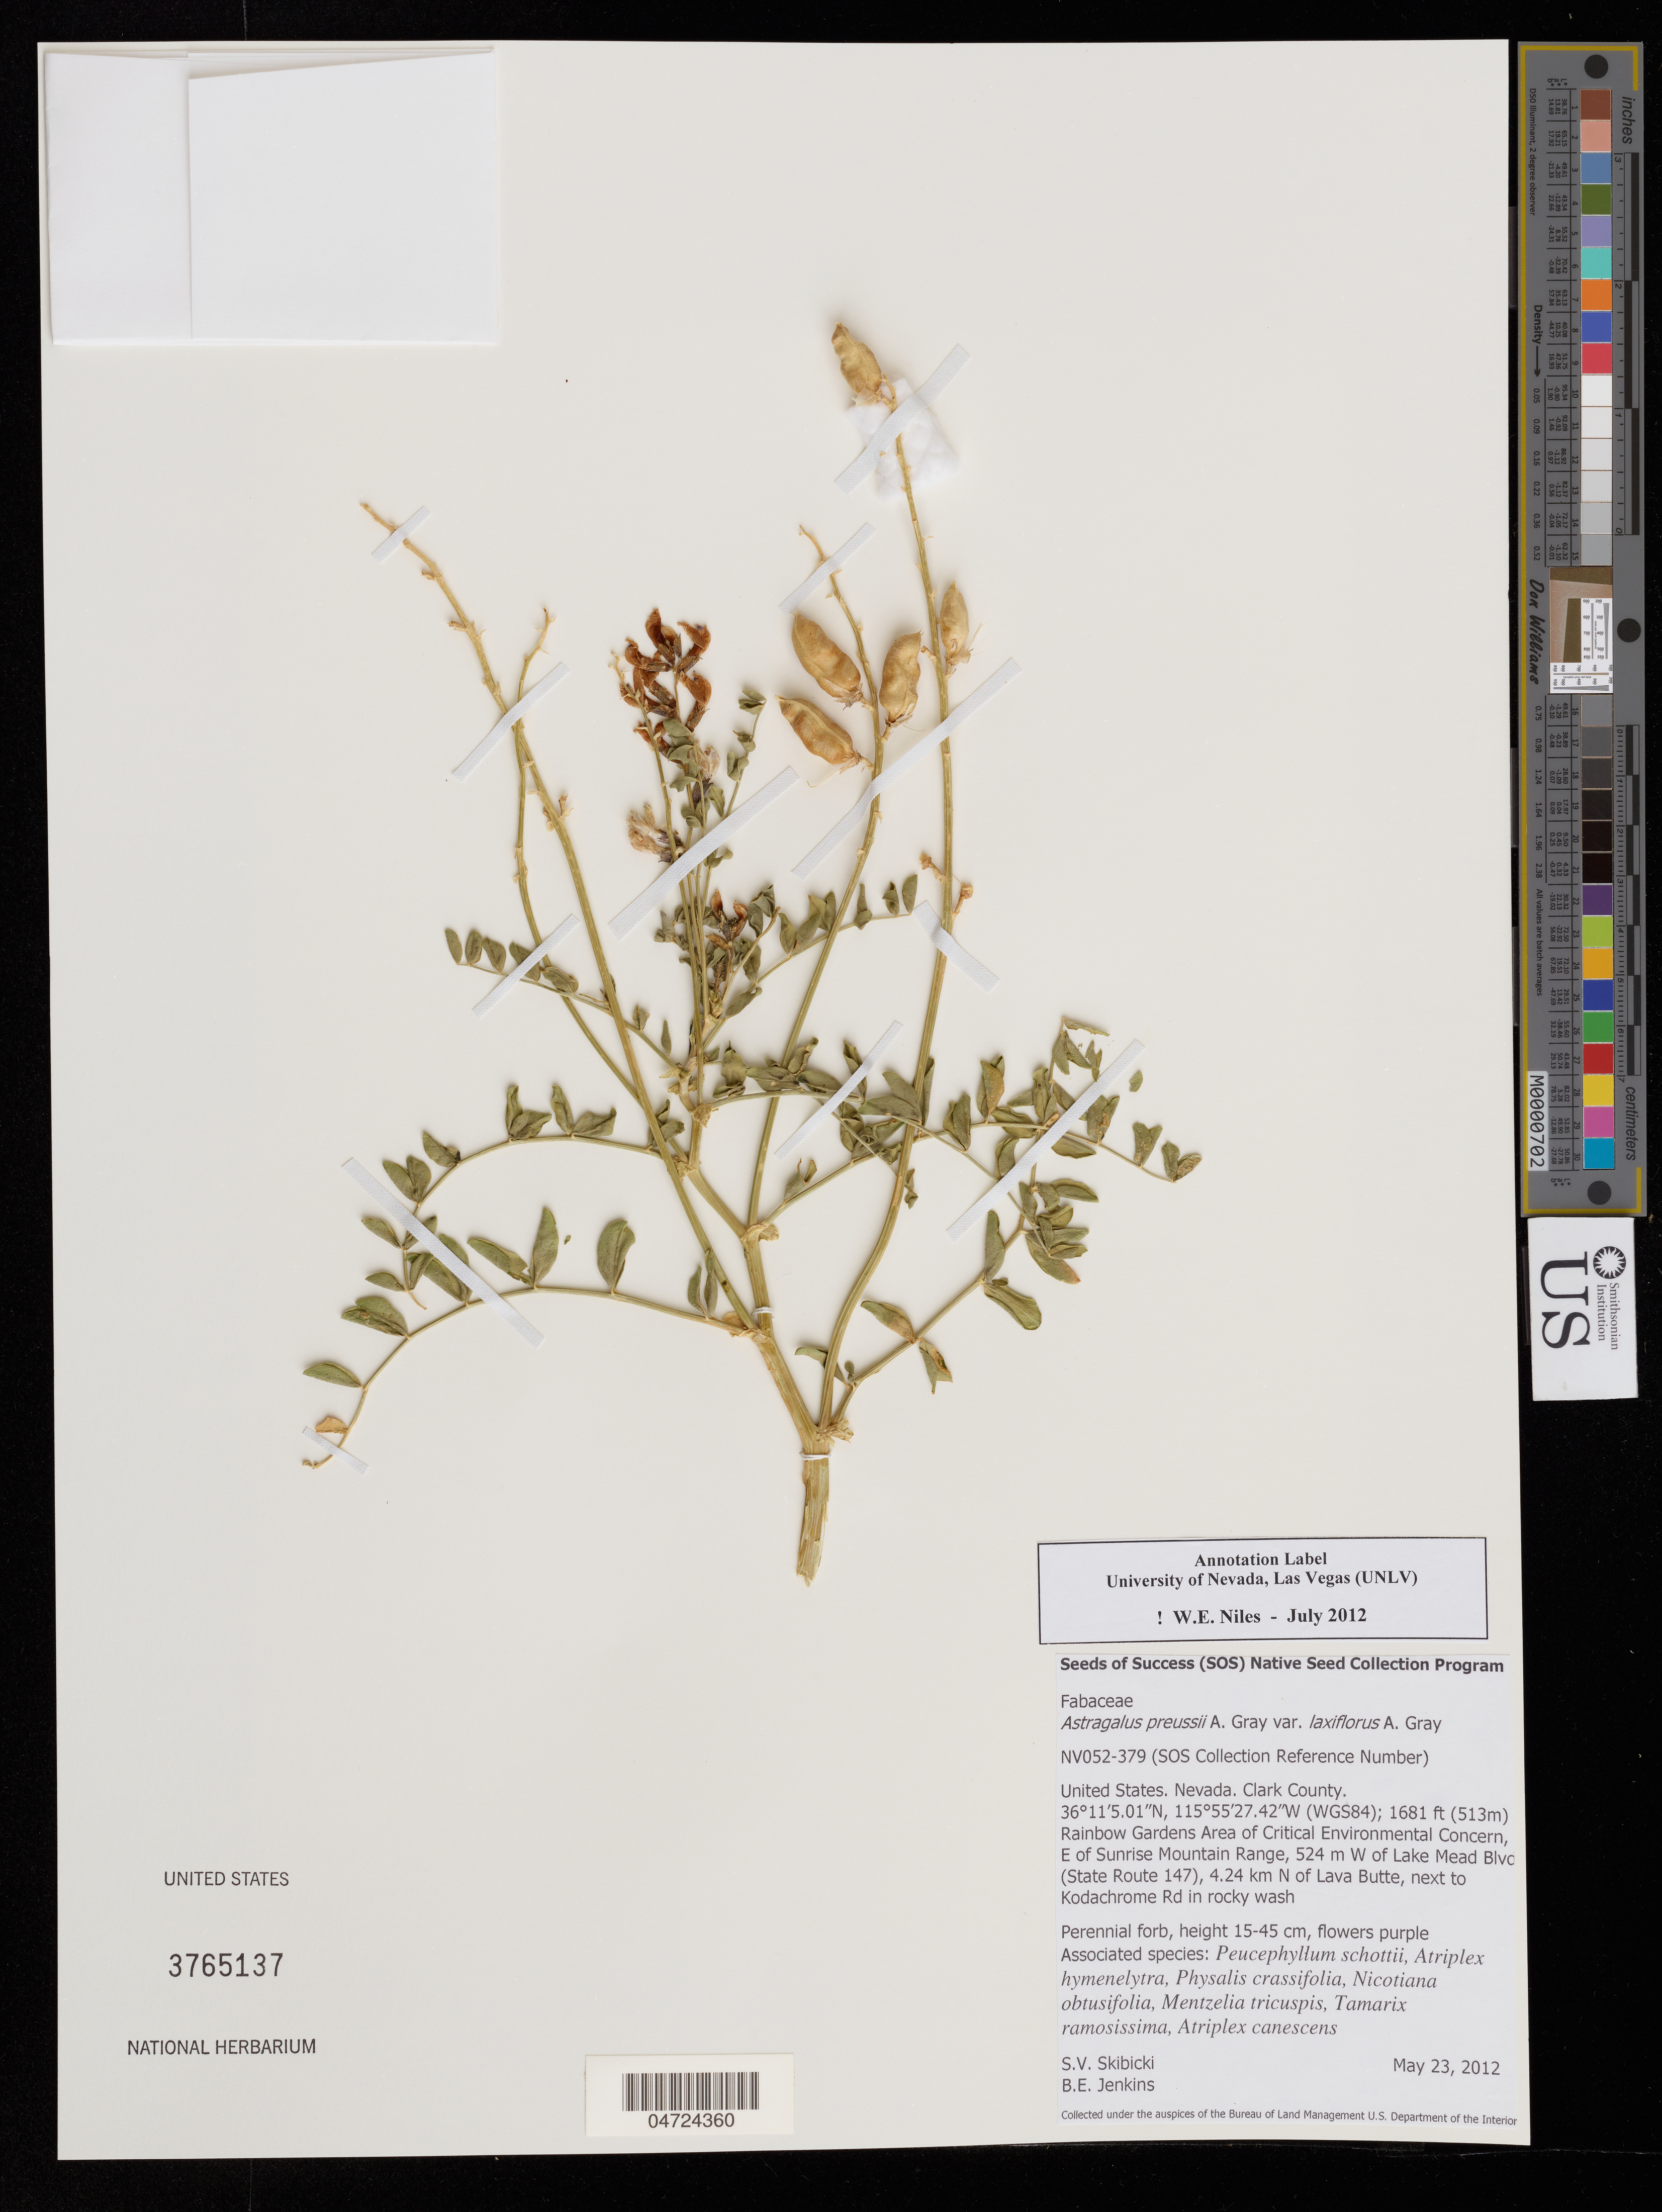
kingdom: Plantae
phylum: Tracheophyta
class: Magnoliopsida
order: Fabales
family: Fabaceae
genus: Astragalus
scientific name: Astragalus preussii var. laxiflorus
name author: A. Gray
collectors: S. Skibicki & B. Jenkins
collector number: NV052-379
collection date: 2012-05-23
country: United States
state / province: Nevada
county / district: Clark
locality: Clark County. Rainbow Gardens Area of Critical Environmental Concern, E of Sunrise Mountain Range, 524 m W of Lake Mead Blvd (State Route 147), 4.24 km N of Lava Butte, next to Kodachrome Rd in rocky wash.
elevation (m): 512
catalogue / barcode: US 3765137